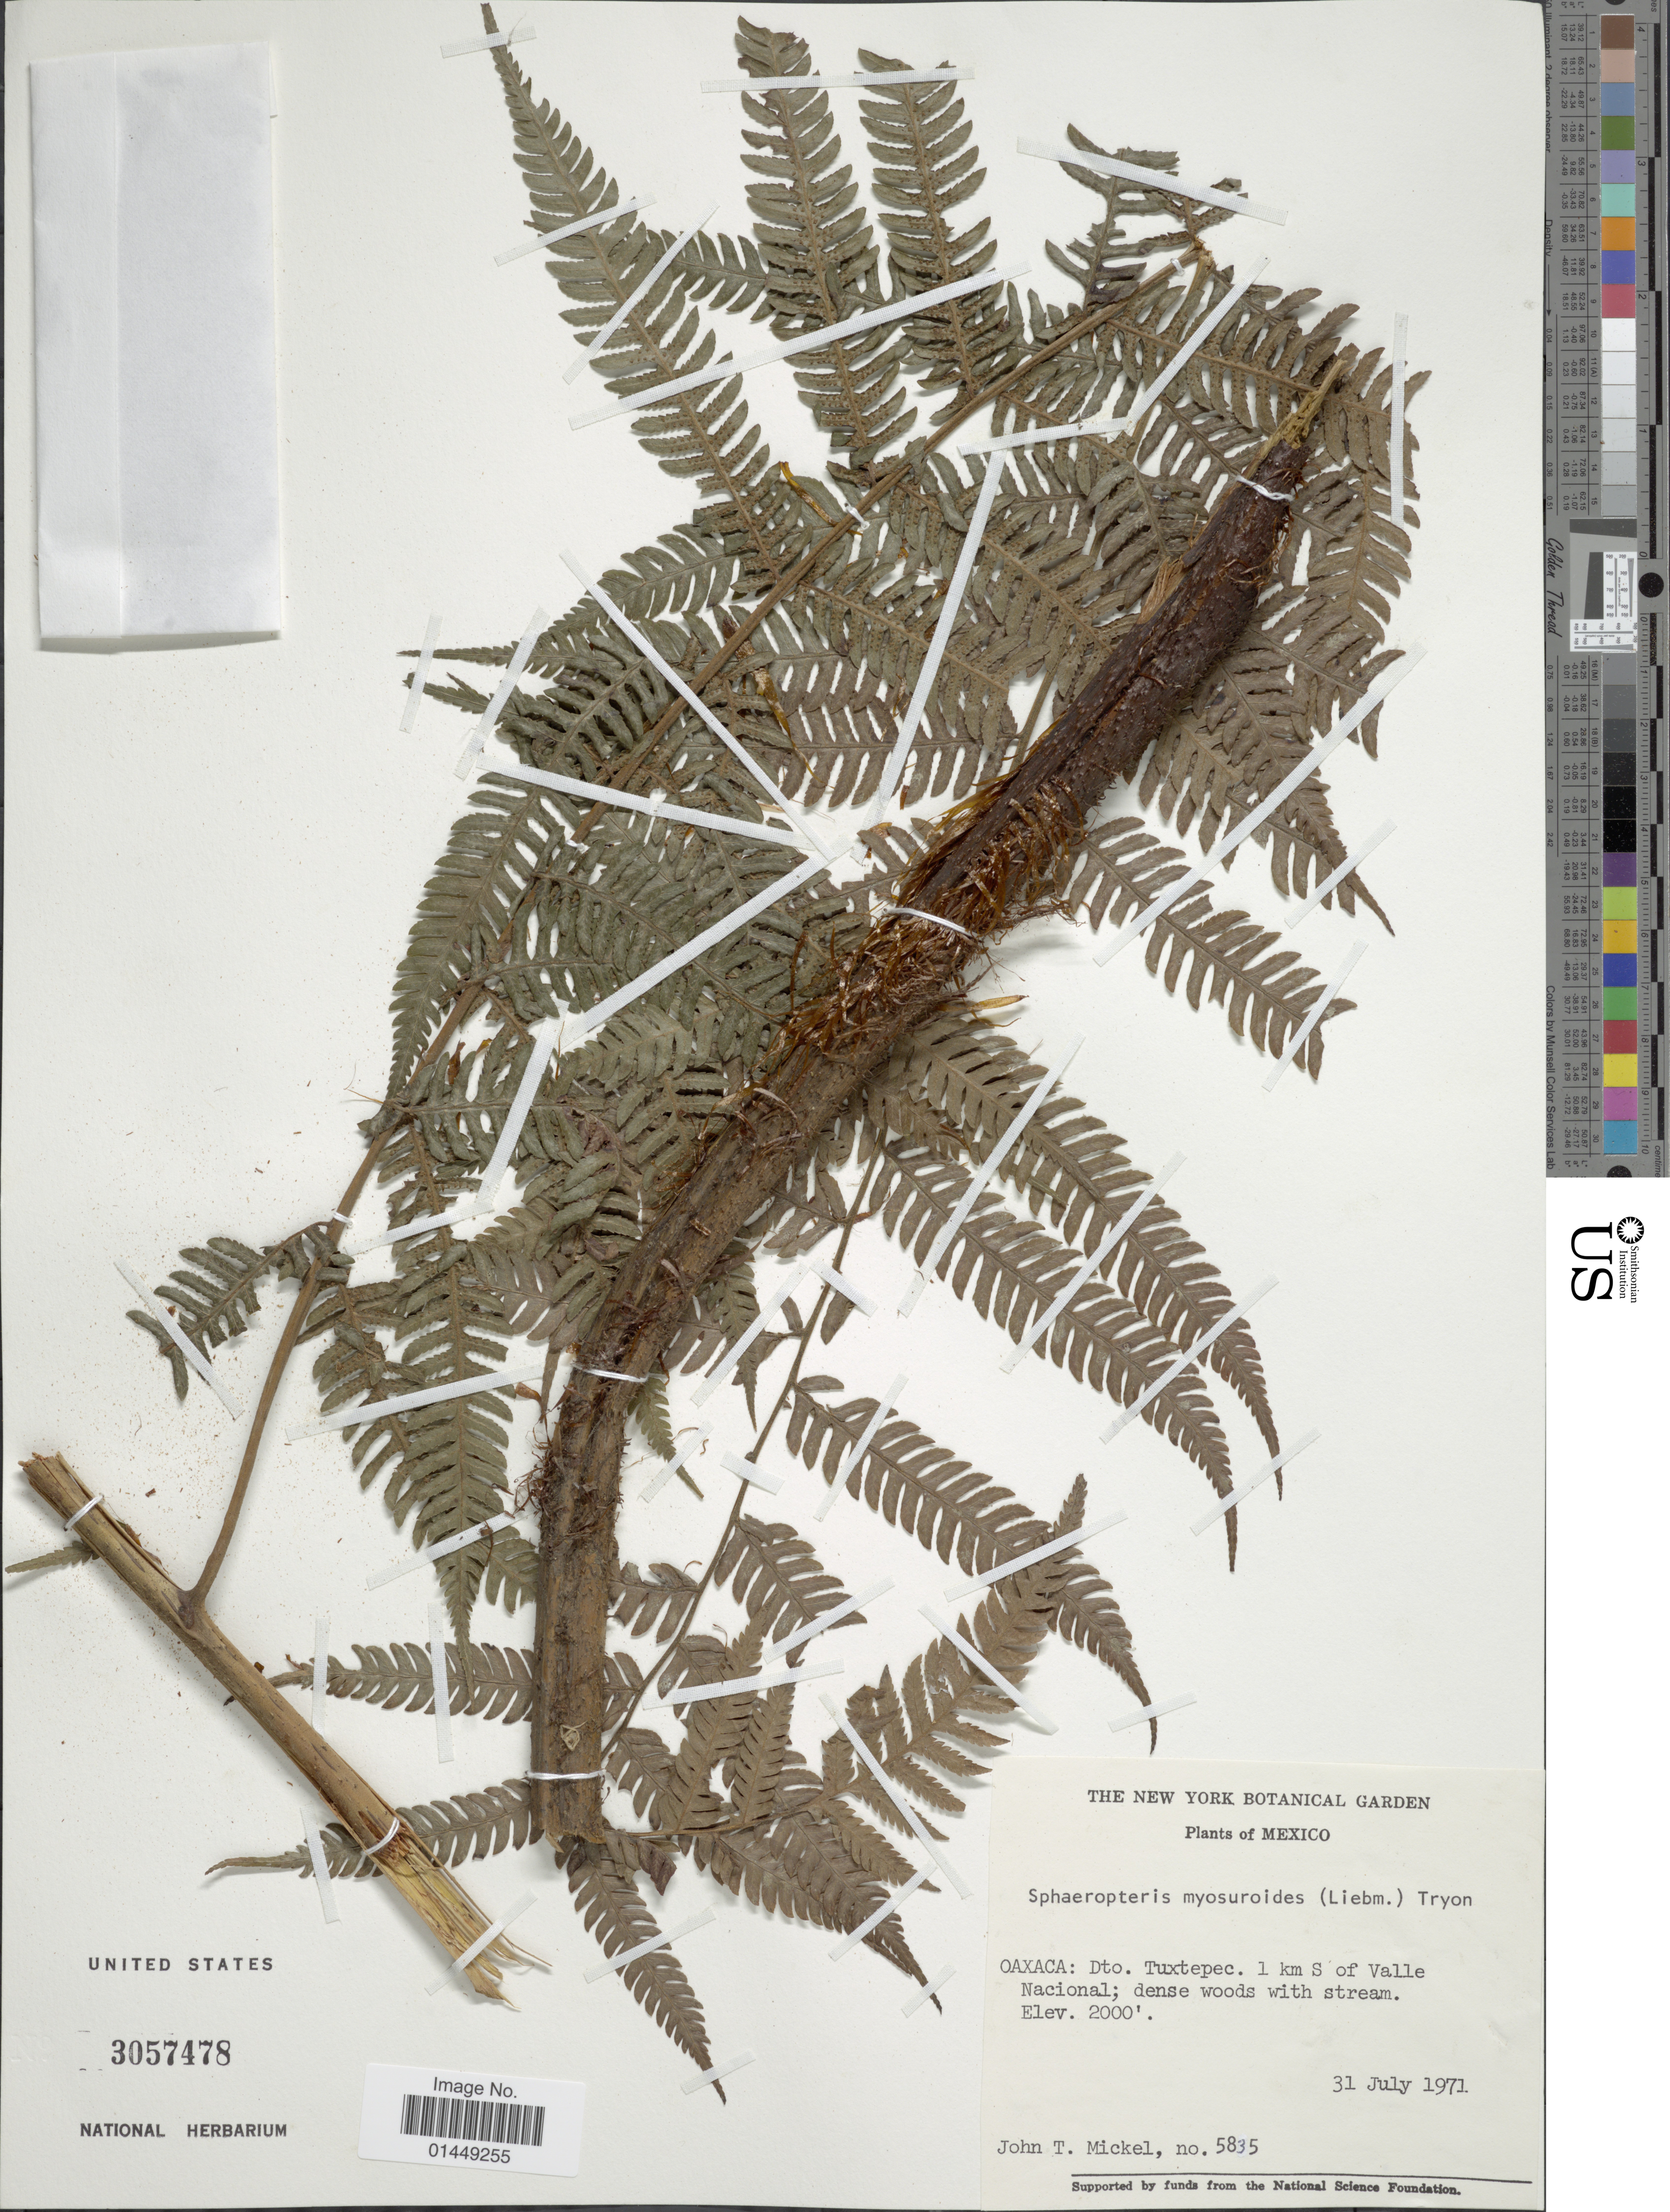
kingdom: Plantae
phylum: Tracheophyta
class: Polypodiopsida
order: Cyatheales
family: Cyatheaceae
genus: Cyathea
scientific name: Cyathea myosuriodes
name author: (Liebm.) Domin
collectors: J. T. Mickel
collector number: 5835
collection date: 1971-07-31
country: Mexico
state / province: Oaxaca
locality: Oaxaca: Dto. Tuxtepec. 1 km S of Valle Nacional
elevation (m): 610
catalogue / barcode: US 3057478